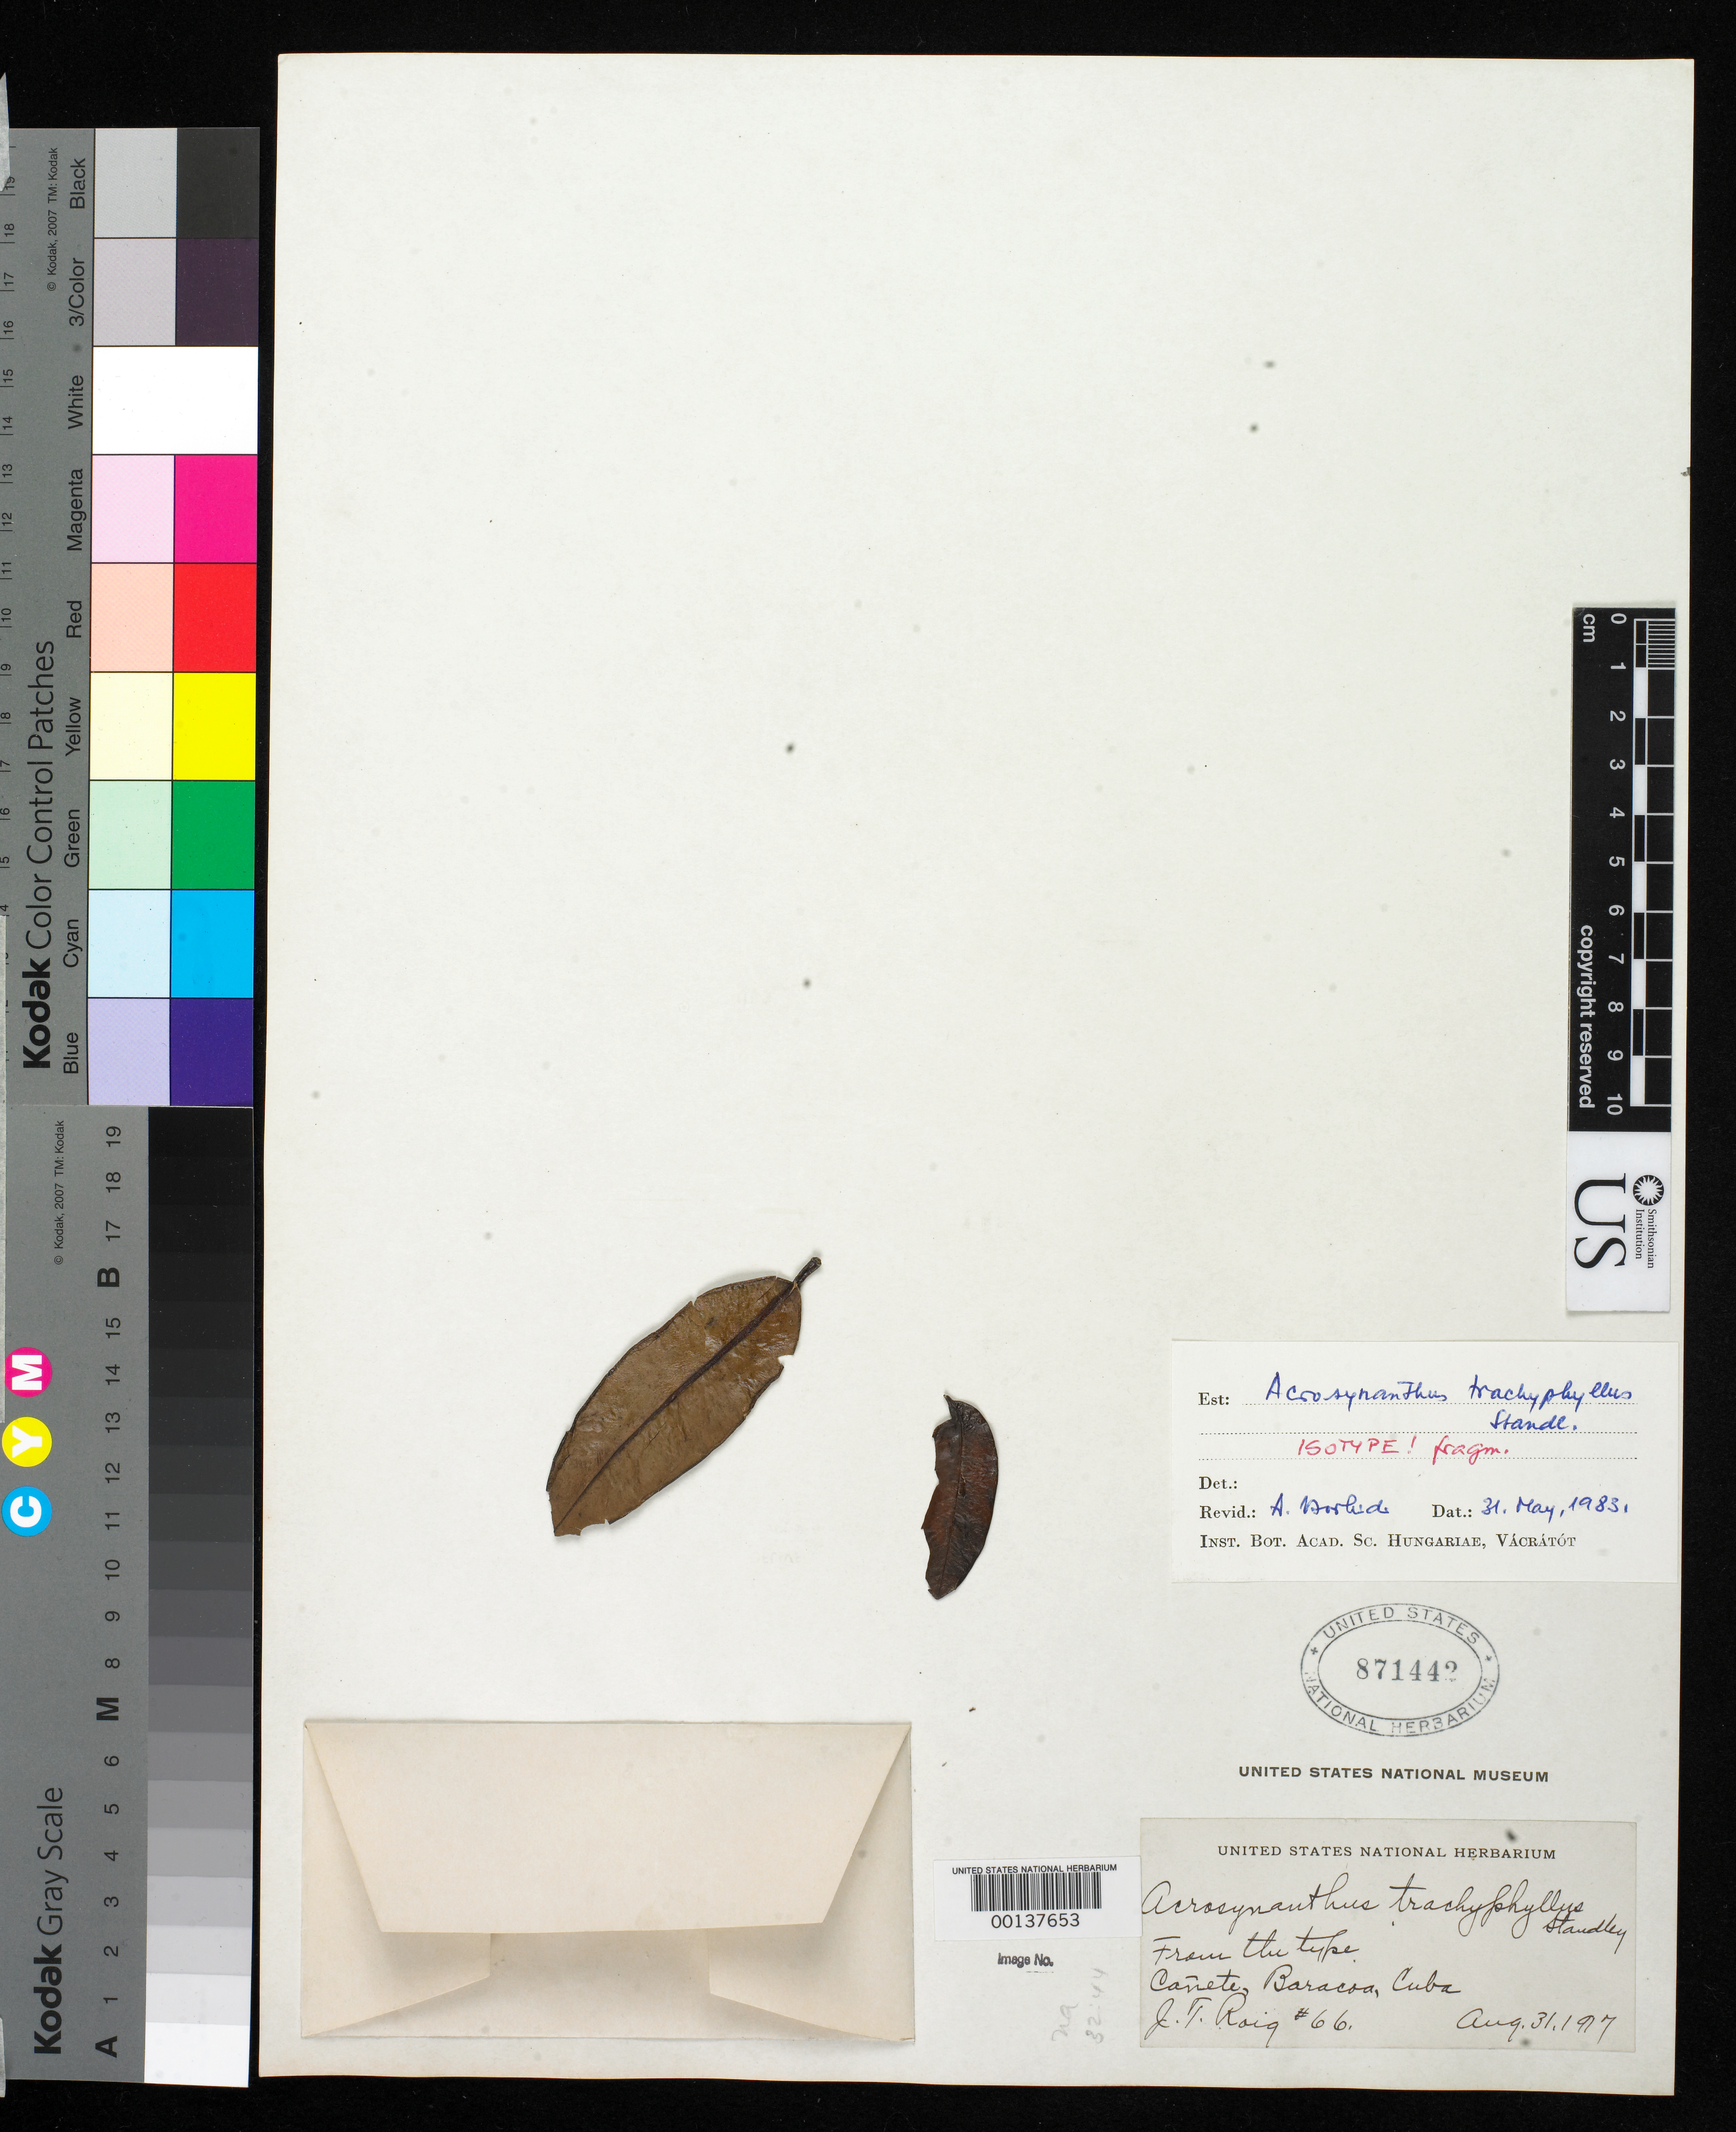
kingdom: Plantae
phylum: Tracheophyta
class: Magnoliopsida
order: Gentianales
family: Rubiaceae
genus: Acrosynanthus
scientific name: Acrosynanthus trachyphyllus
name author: Standl.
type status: Type Fragment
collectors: J. Roig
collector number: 66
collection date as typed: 31 Aug 1917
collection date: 1917-08-31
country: Cuba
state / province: Oriente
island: Greater Antilles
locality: Canete River, Baracoa.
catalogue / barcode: US 871442